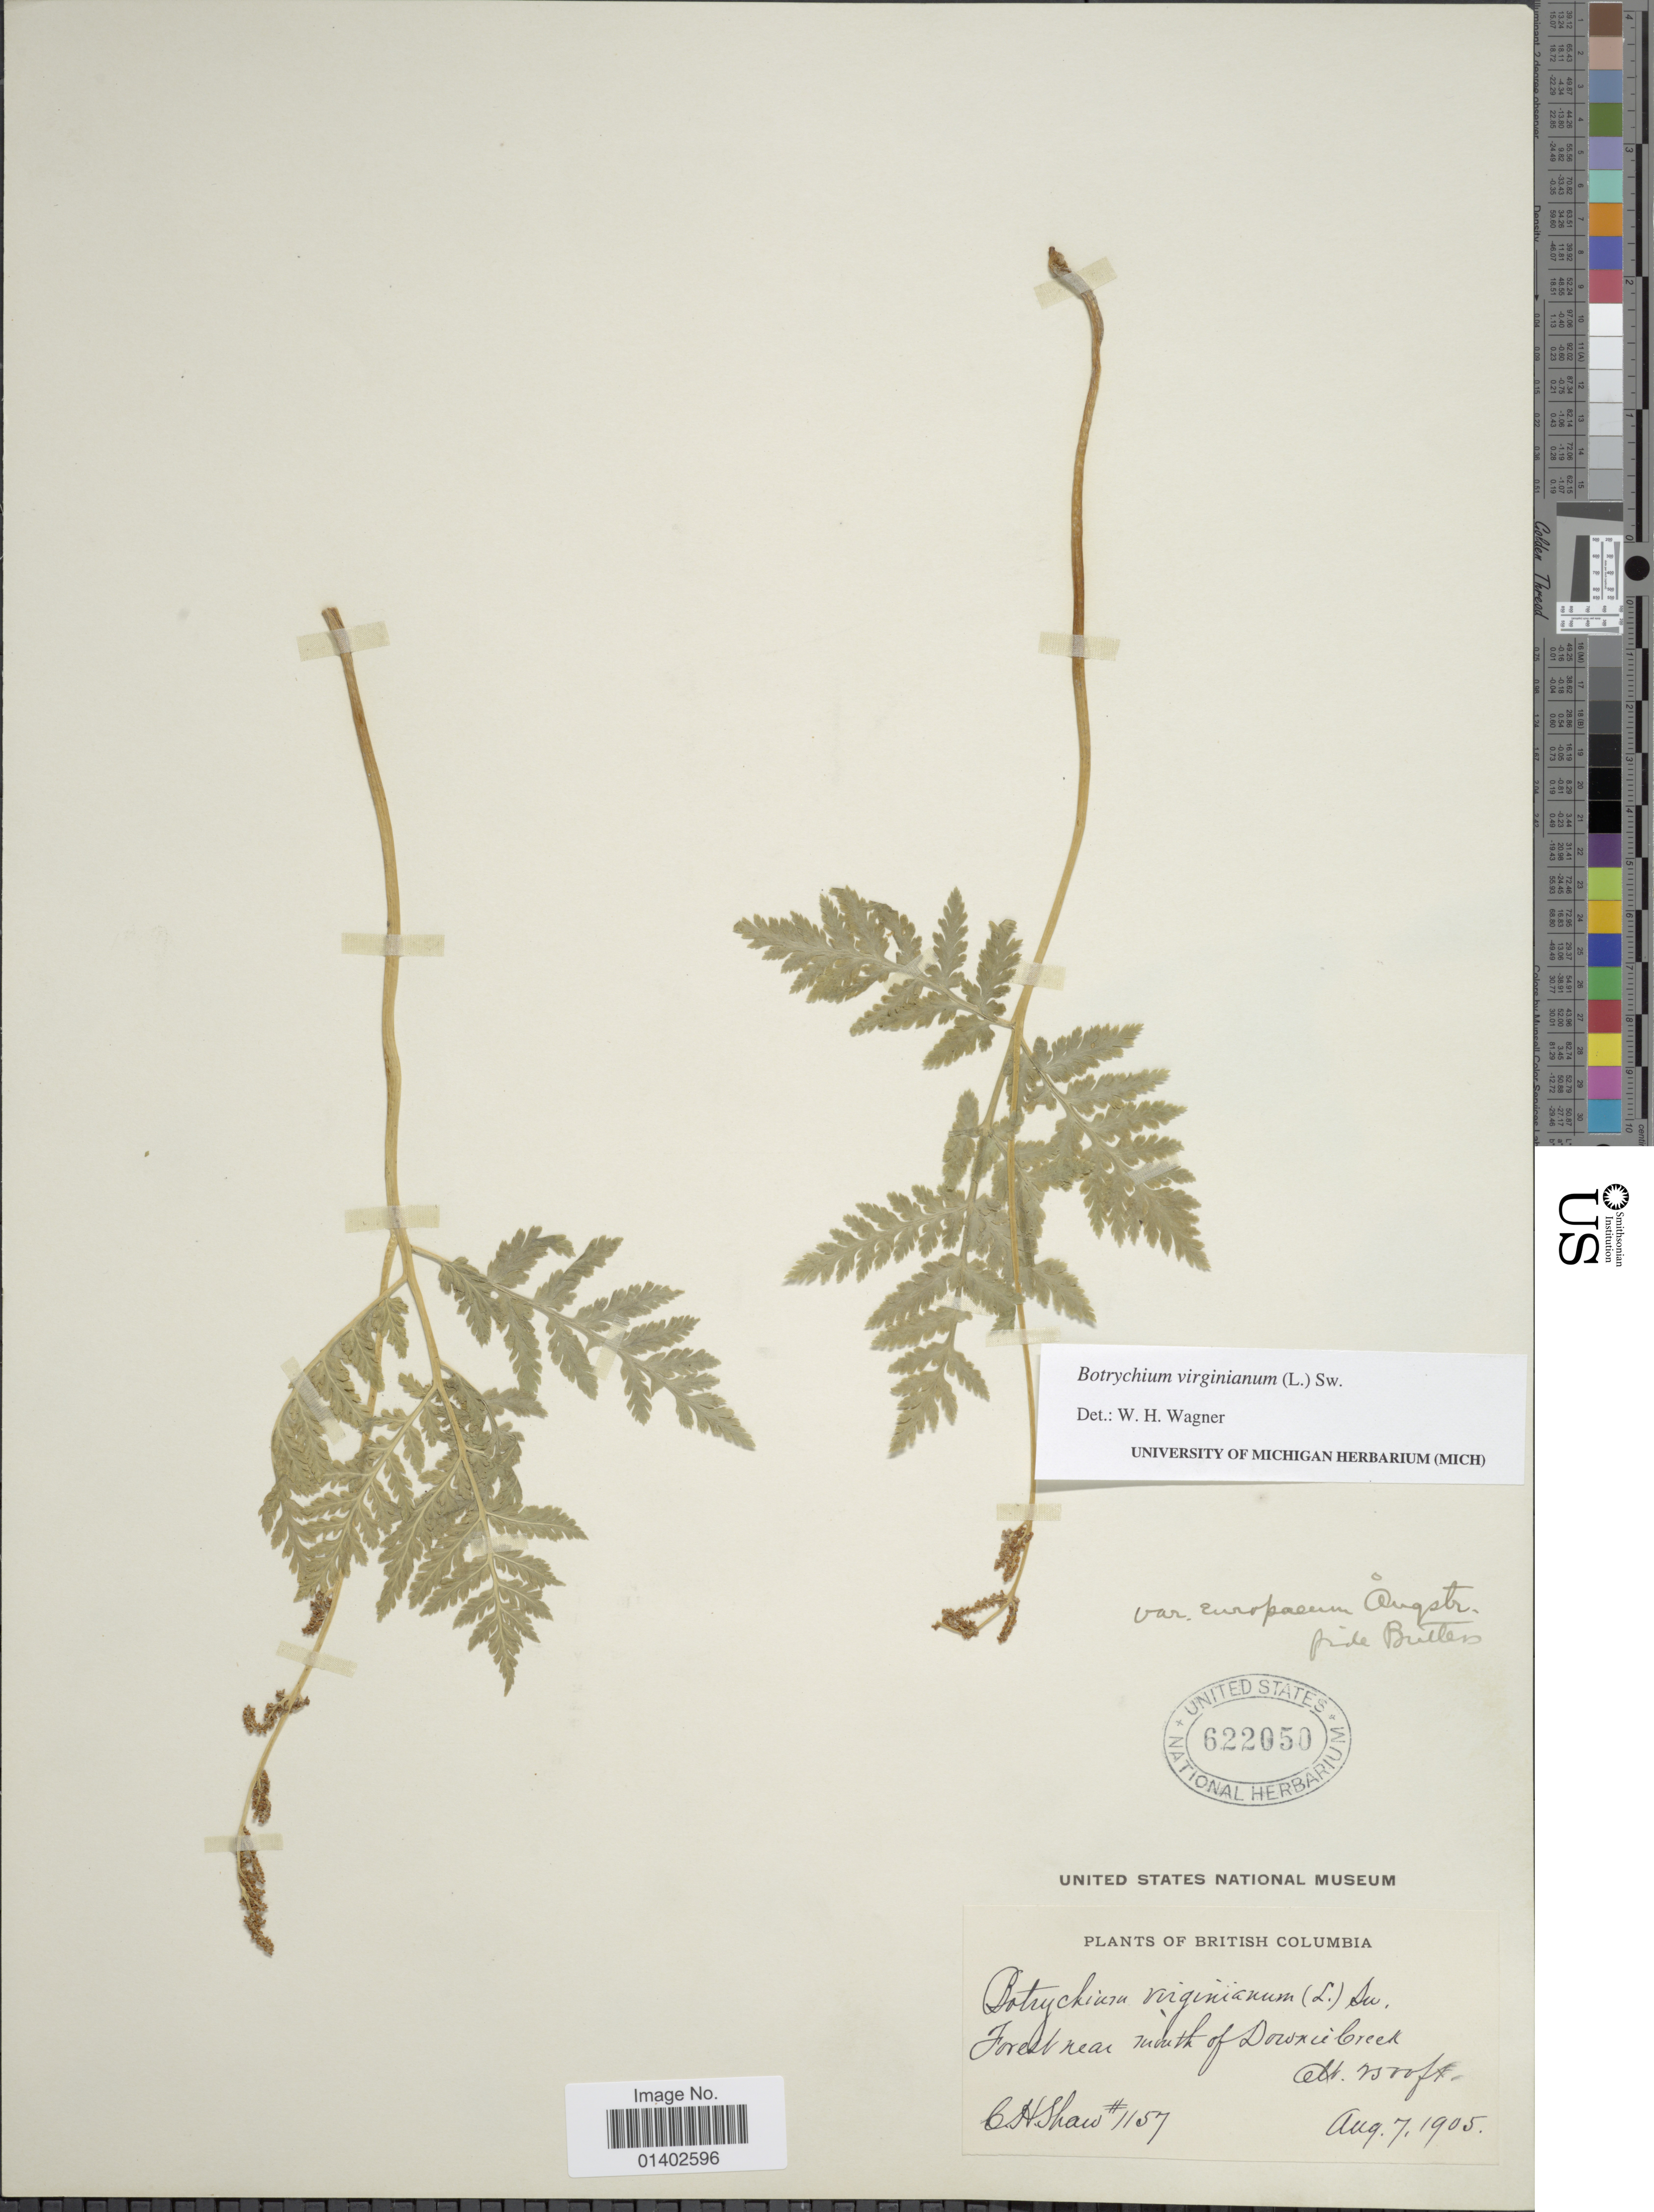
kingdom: Plantae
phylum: Tracheophyta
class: Polypodiopsida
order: Ophioglossales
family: Ophioglossaceae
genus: Botrychium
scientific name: Botrychium virginianum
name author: (L.) Sw.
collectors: C. H. Shaw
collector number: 1157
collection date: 1905-08-07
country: Canada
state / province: British Columbia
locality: Forest near mouth of Downie Creek.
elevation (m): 762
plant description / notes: No precise locality correction needed.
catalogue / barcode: US 622050